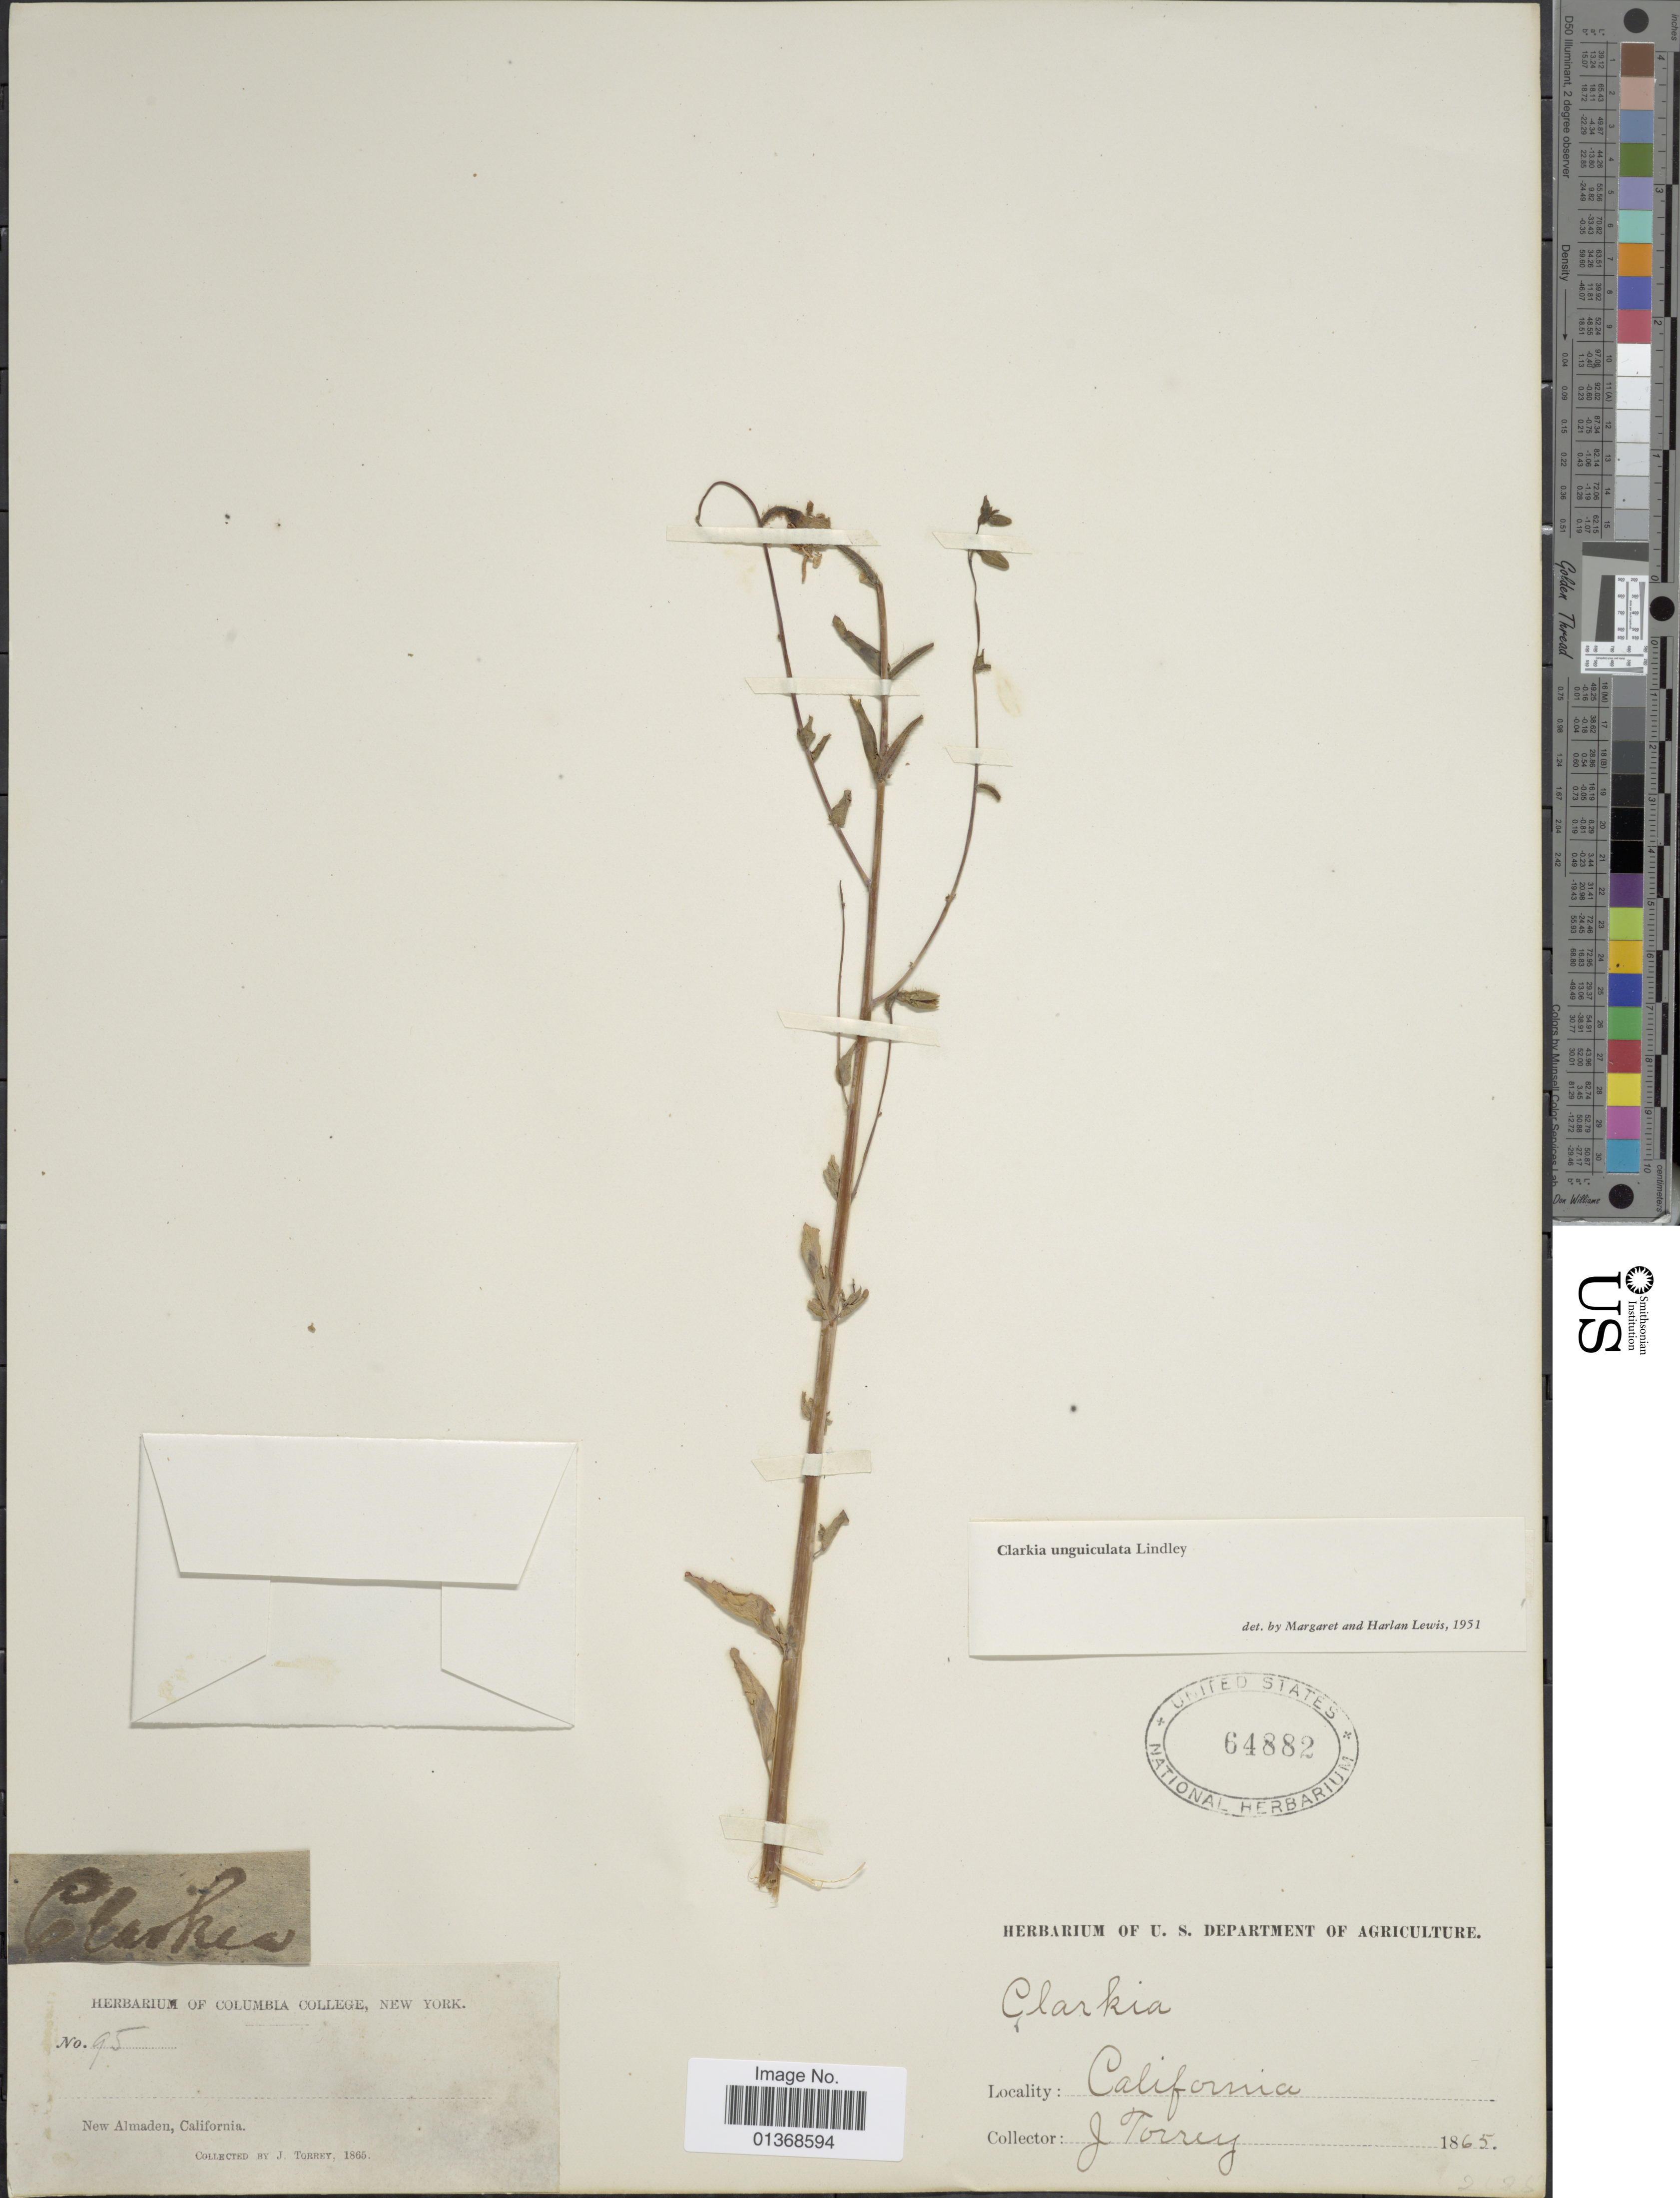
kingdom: Plantae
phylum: Tracheophyta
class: Magnoliopsida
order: Myrtales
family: Onagraceae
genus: Clarkia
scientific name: Clarkia unguiculata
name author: Lindl.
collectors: J. Torrey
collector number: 95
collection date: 1865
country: United States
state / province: California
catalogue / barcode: US 64882